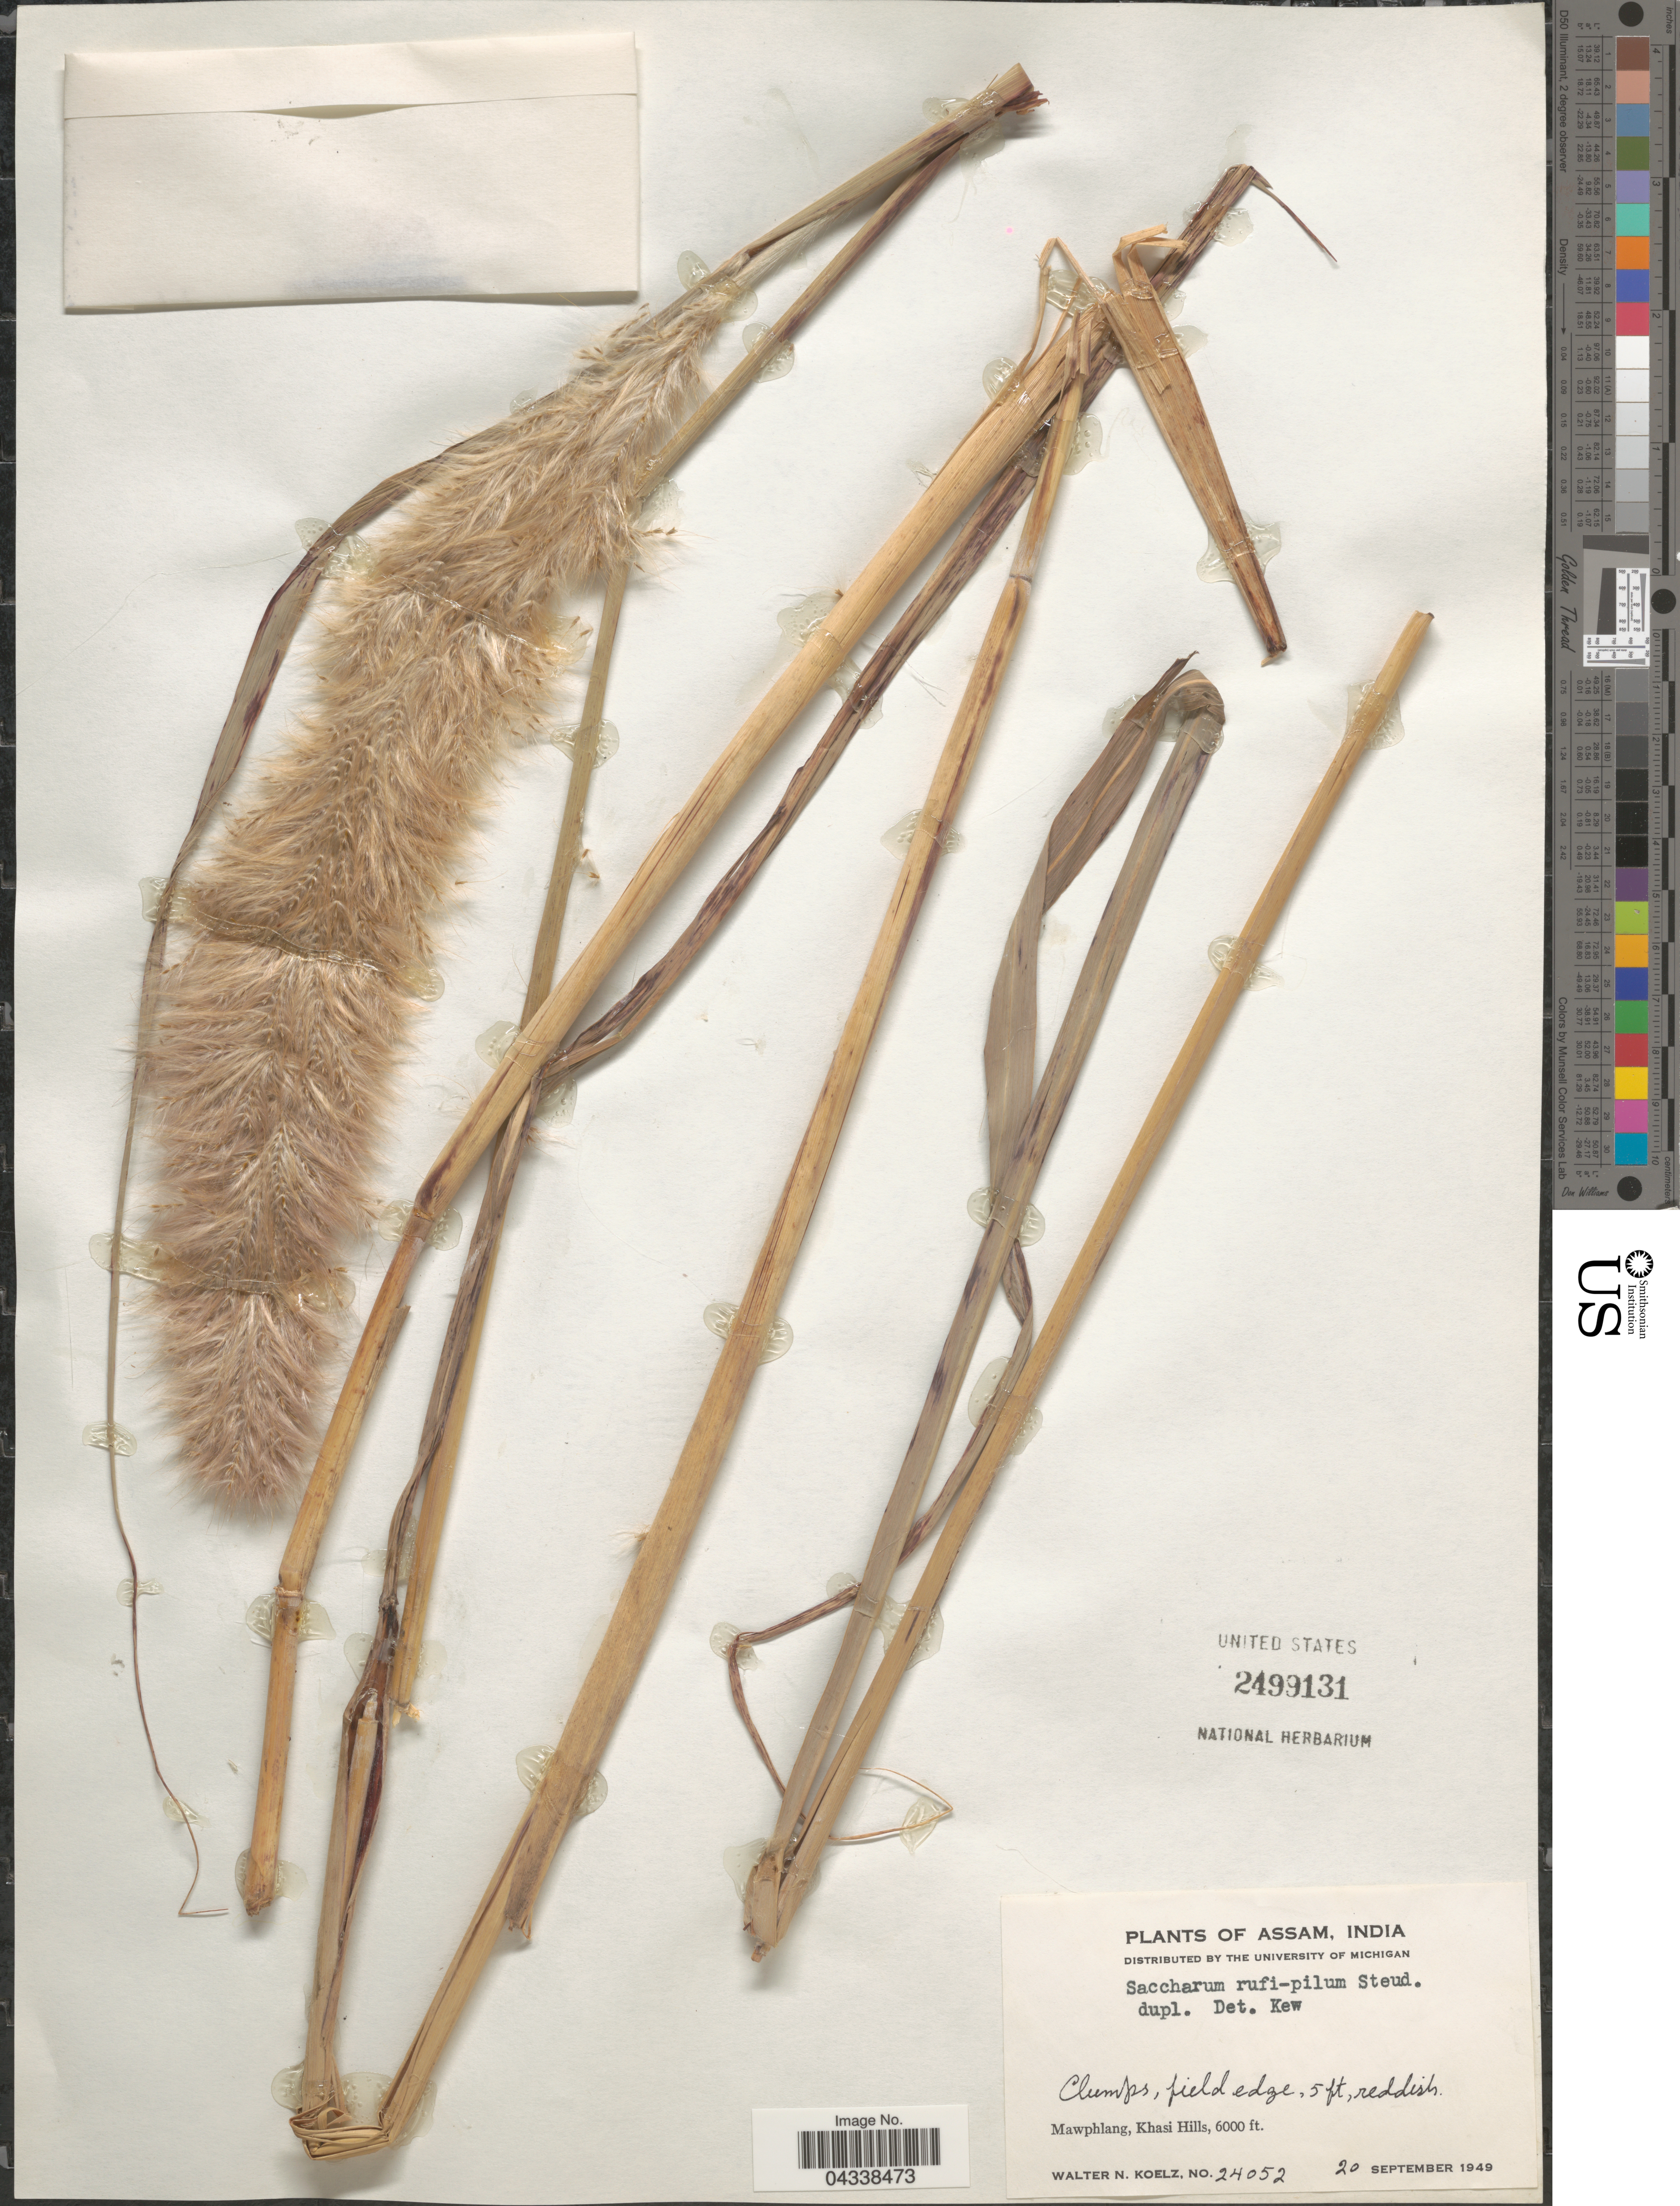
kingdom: Plantae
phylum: Tracheophyta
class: Liliopsida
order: Poales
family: Poaceae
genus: Saccharum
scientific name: Saccharum rufipilum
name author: Steud.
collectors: W. N. Koelz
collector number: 24052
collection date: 1949-09-20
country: India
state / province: Meghalaya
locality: Mawphlang, Khasi Hills.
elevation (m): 1829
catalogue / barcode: US 2499131